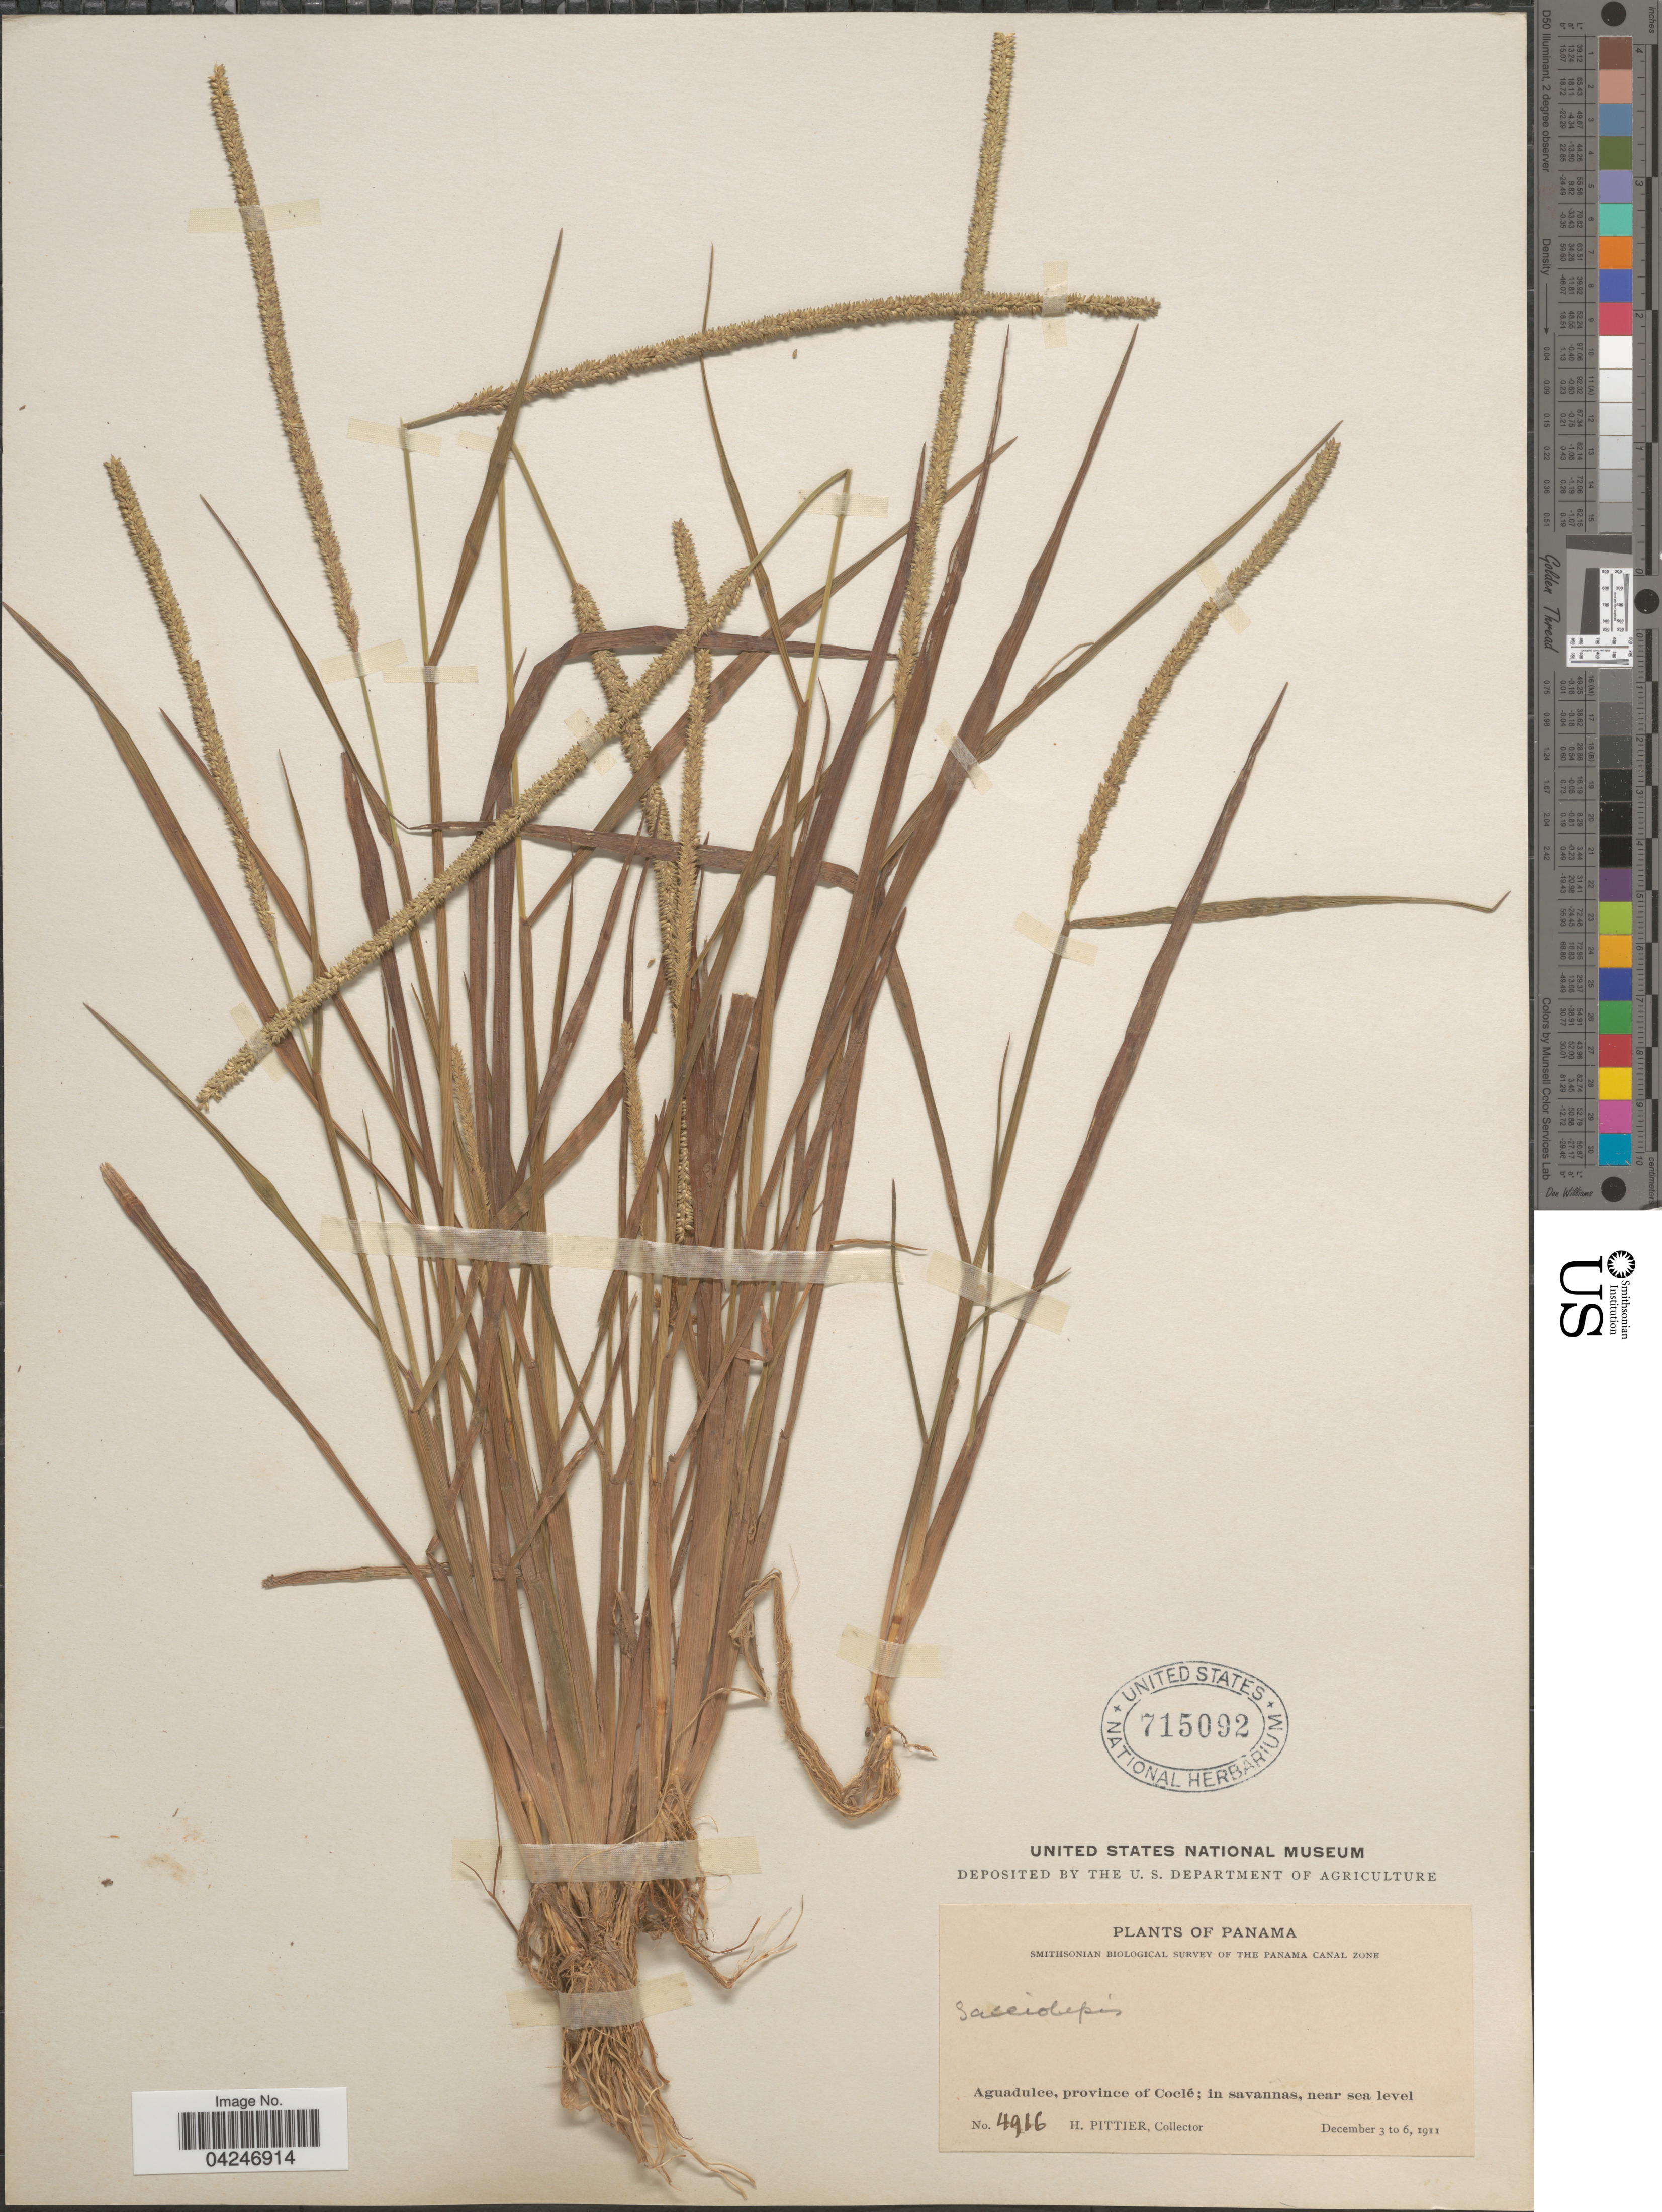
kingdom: Plantae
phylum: Tracheophyta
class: Liliopsida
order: Poales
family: Poaceae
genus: Sacciolepis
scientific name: Sacciolepis myuros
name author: (Lam.) Chase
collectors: H. F. Pittier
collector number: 4916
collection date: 1911-12-03/1911-12-06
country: Panama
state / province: Cocle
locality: Smithsonian Biological Survey Of The Panama Canal Zone. Aguadulce; in savannas.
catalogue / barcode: US 715092